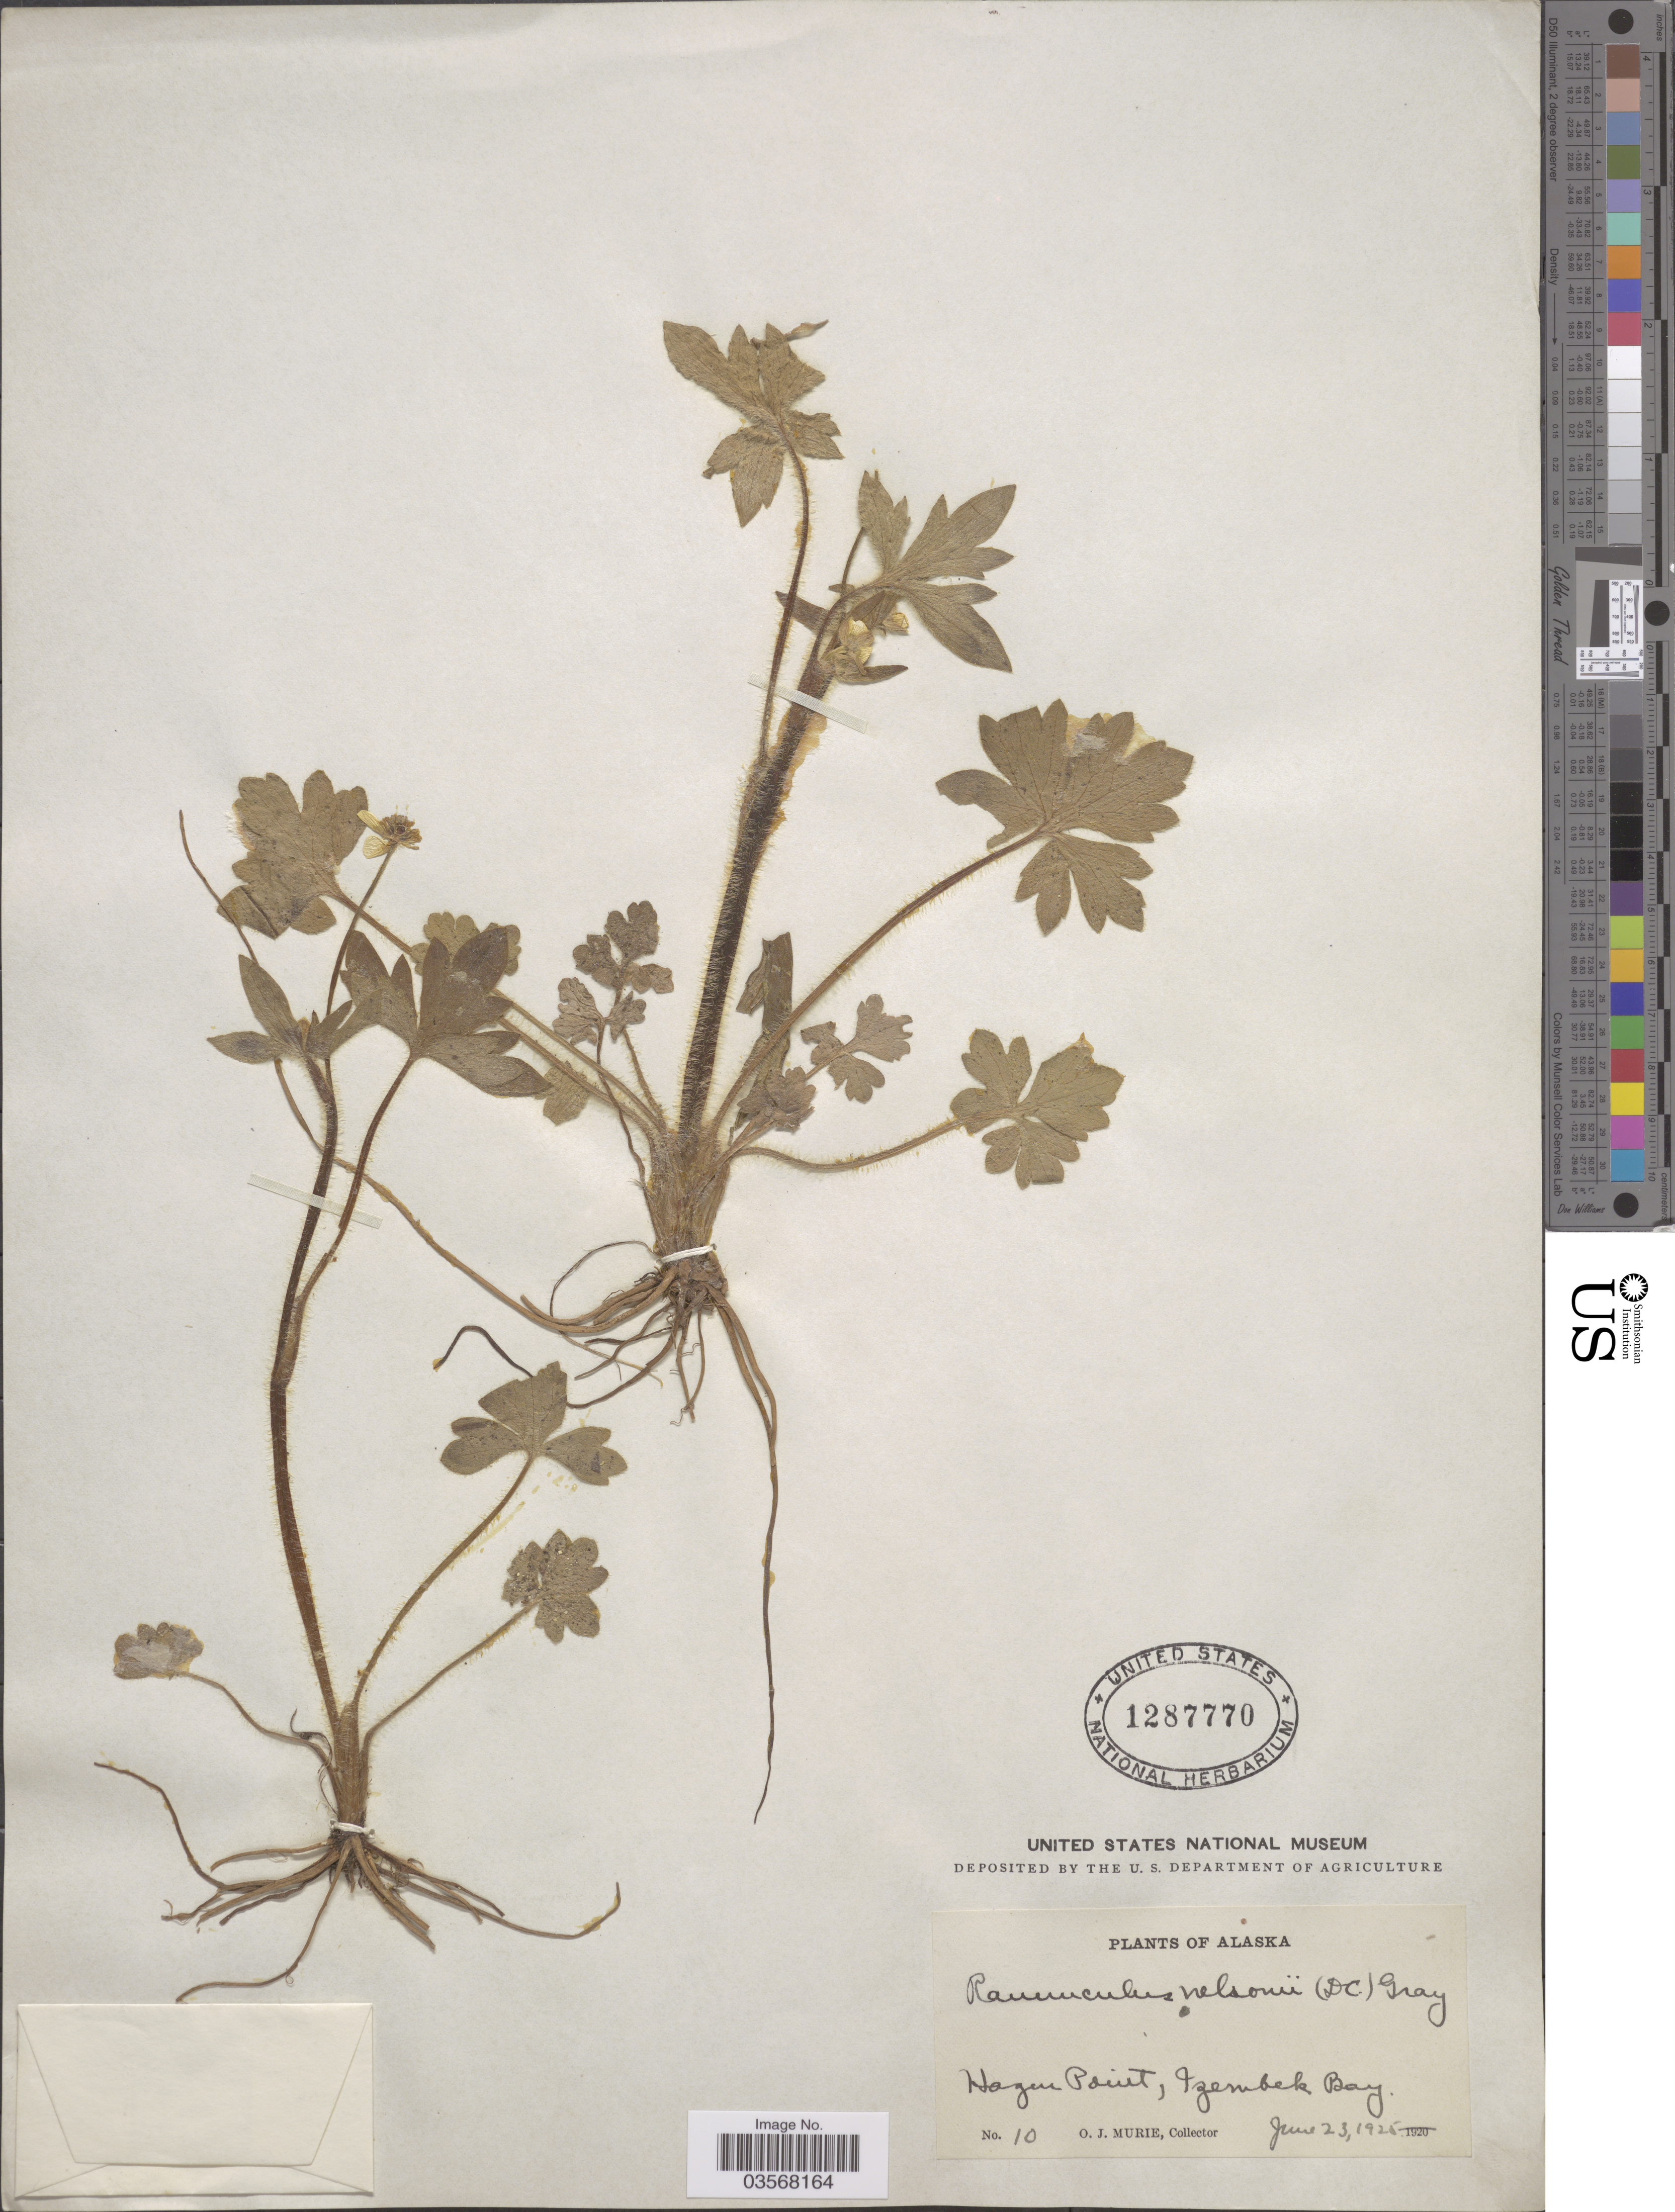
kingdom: Plantae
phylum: Tracheophyta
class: Magnoliopsida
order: Ranunculales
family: Ranunculaceae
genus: Ranunculus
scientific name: Ranunculus occidentalis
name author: Nutt.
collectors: O. Murie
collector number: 10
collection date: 1925-06-23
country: United States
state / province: Alaska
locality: Hogen Point, Izembek Bay.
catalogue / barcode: US 1287770